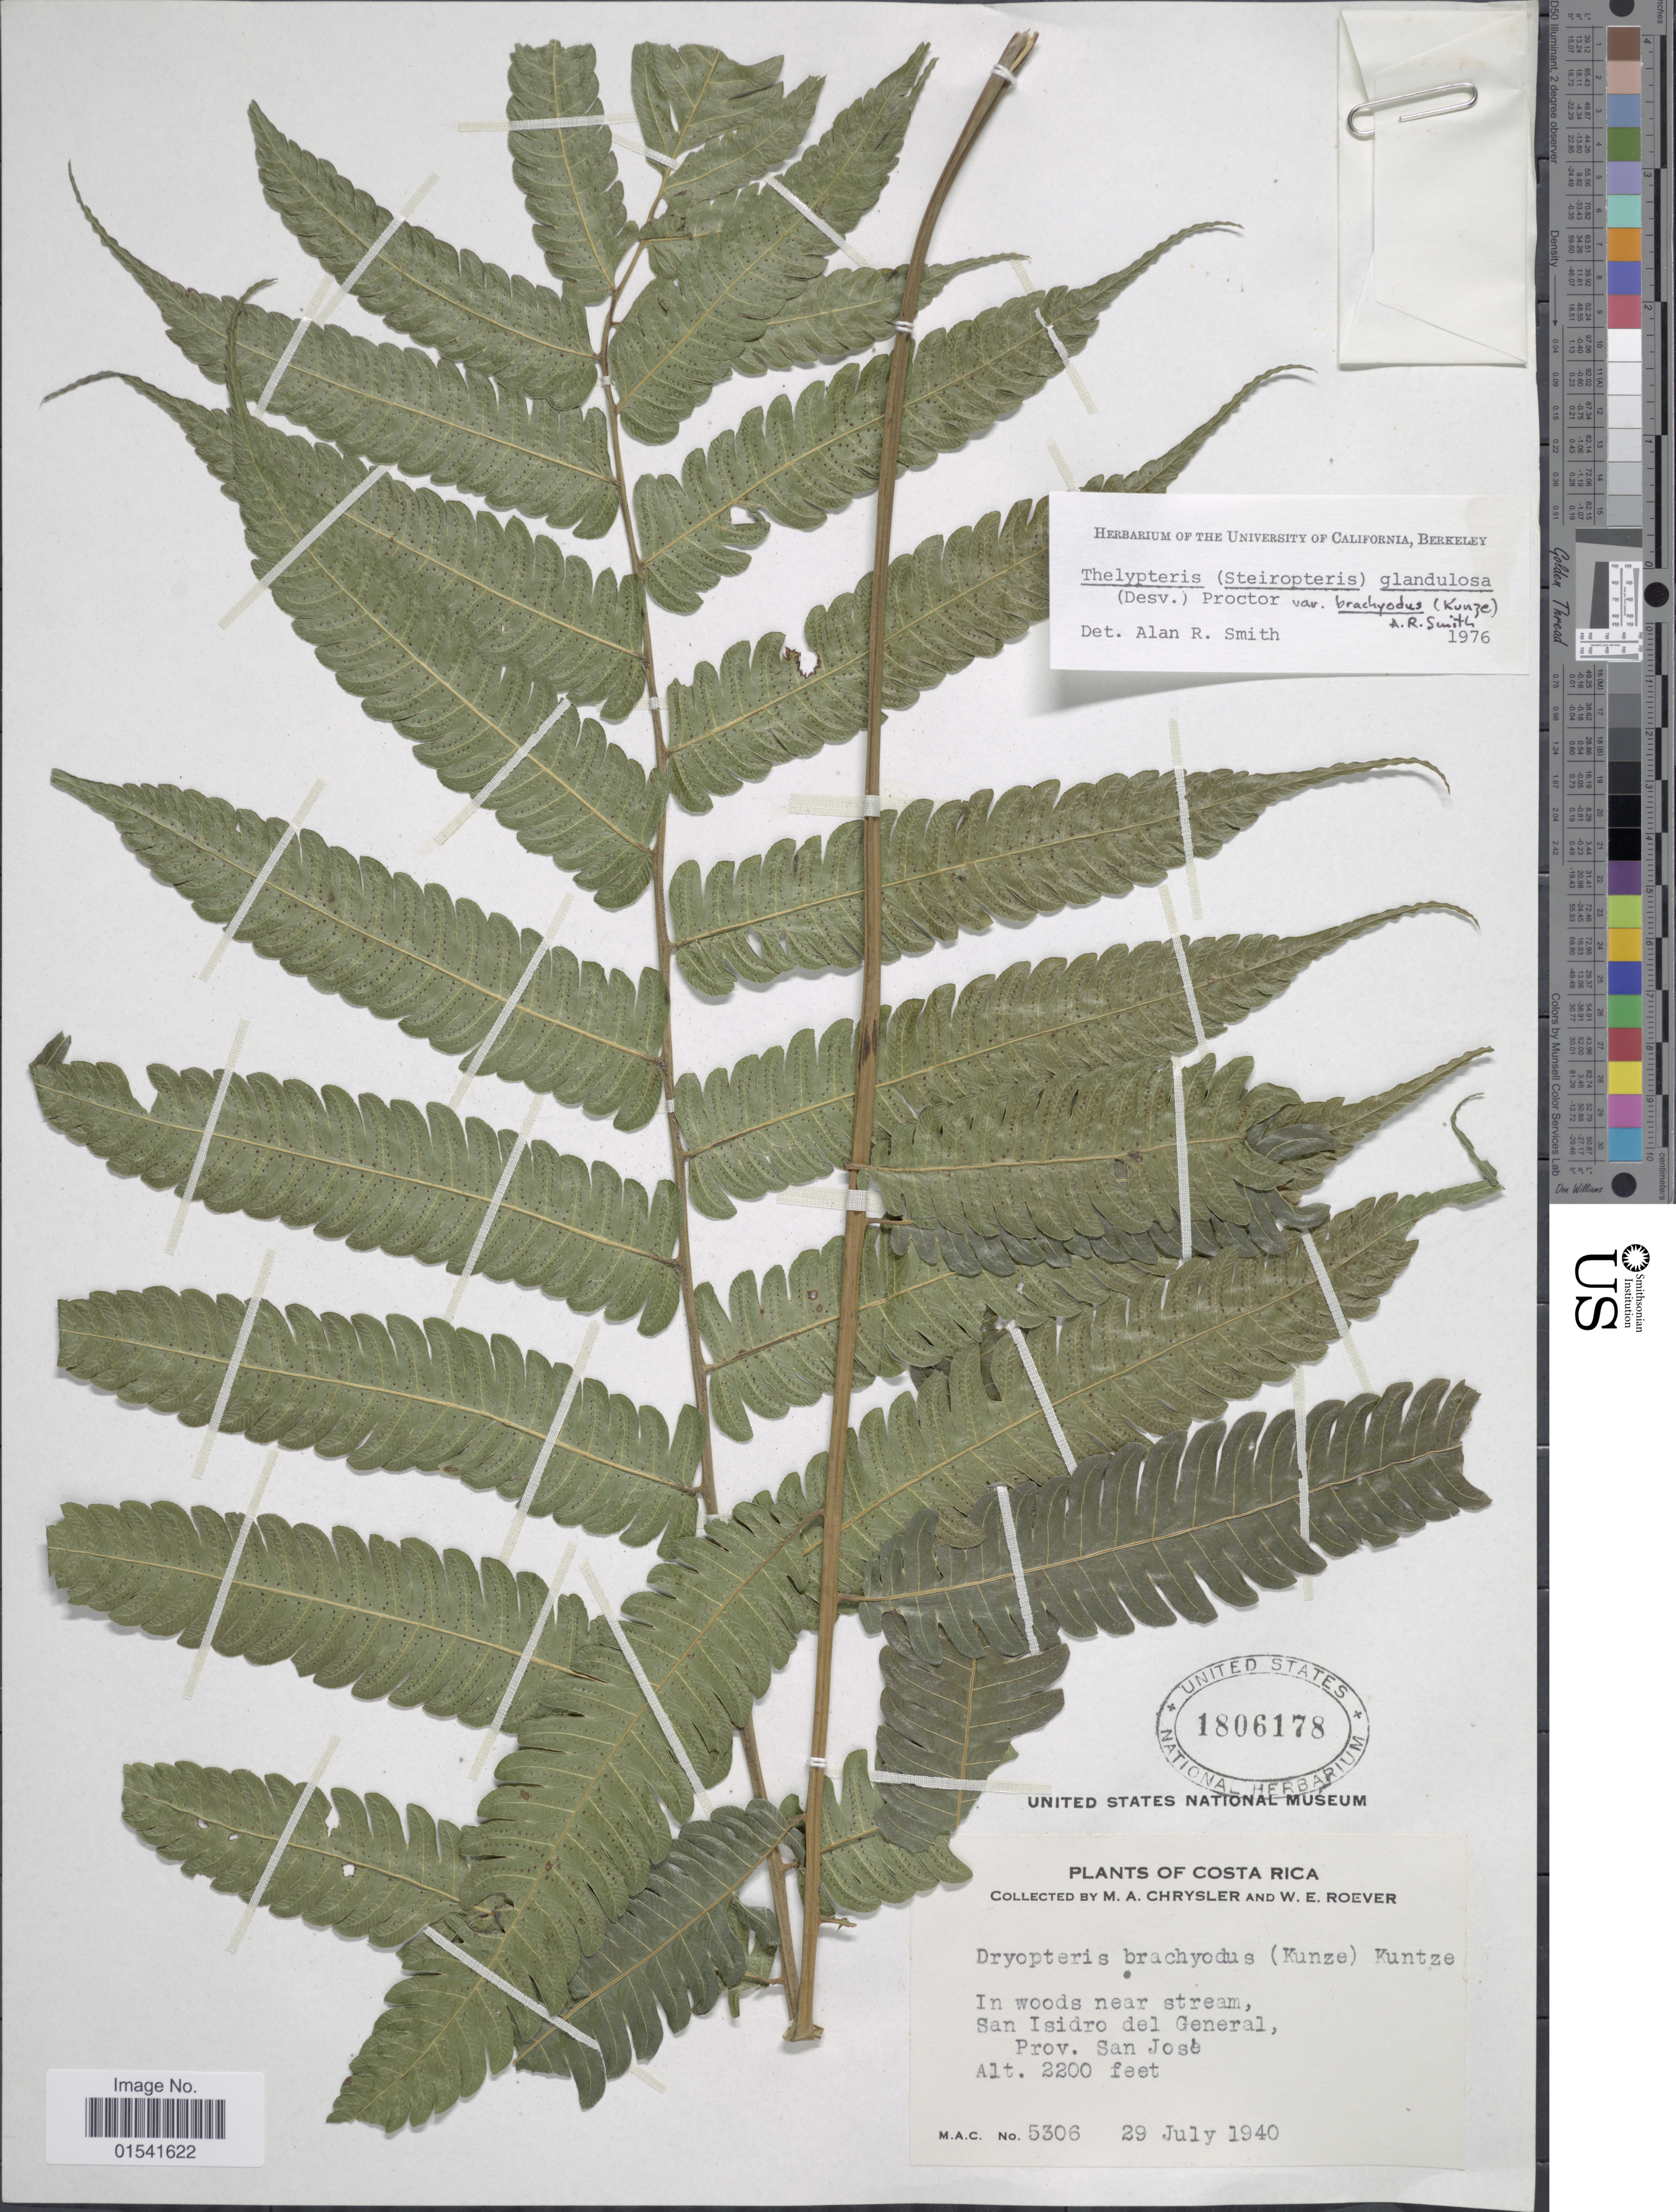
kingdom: Plantae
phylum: Tracheophyta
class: Polypodiopsida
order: Polypodiales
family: Thelypteridaceae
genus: Steiropteris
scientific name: Steiropteris glandulosa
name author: (Hook. f.) Pic. Serm.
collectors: M. A. Chrysler & W. Roever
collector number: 5306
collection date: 1940-07-29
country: Costa Rica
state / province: San José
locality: In woods near stream, San Isidro del general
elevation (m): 671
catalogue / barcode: US 1806178